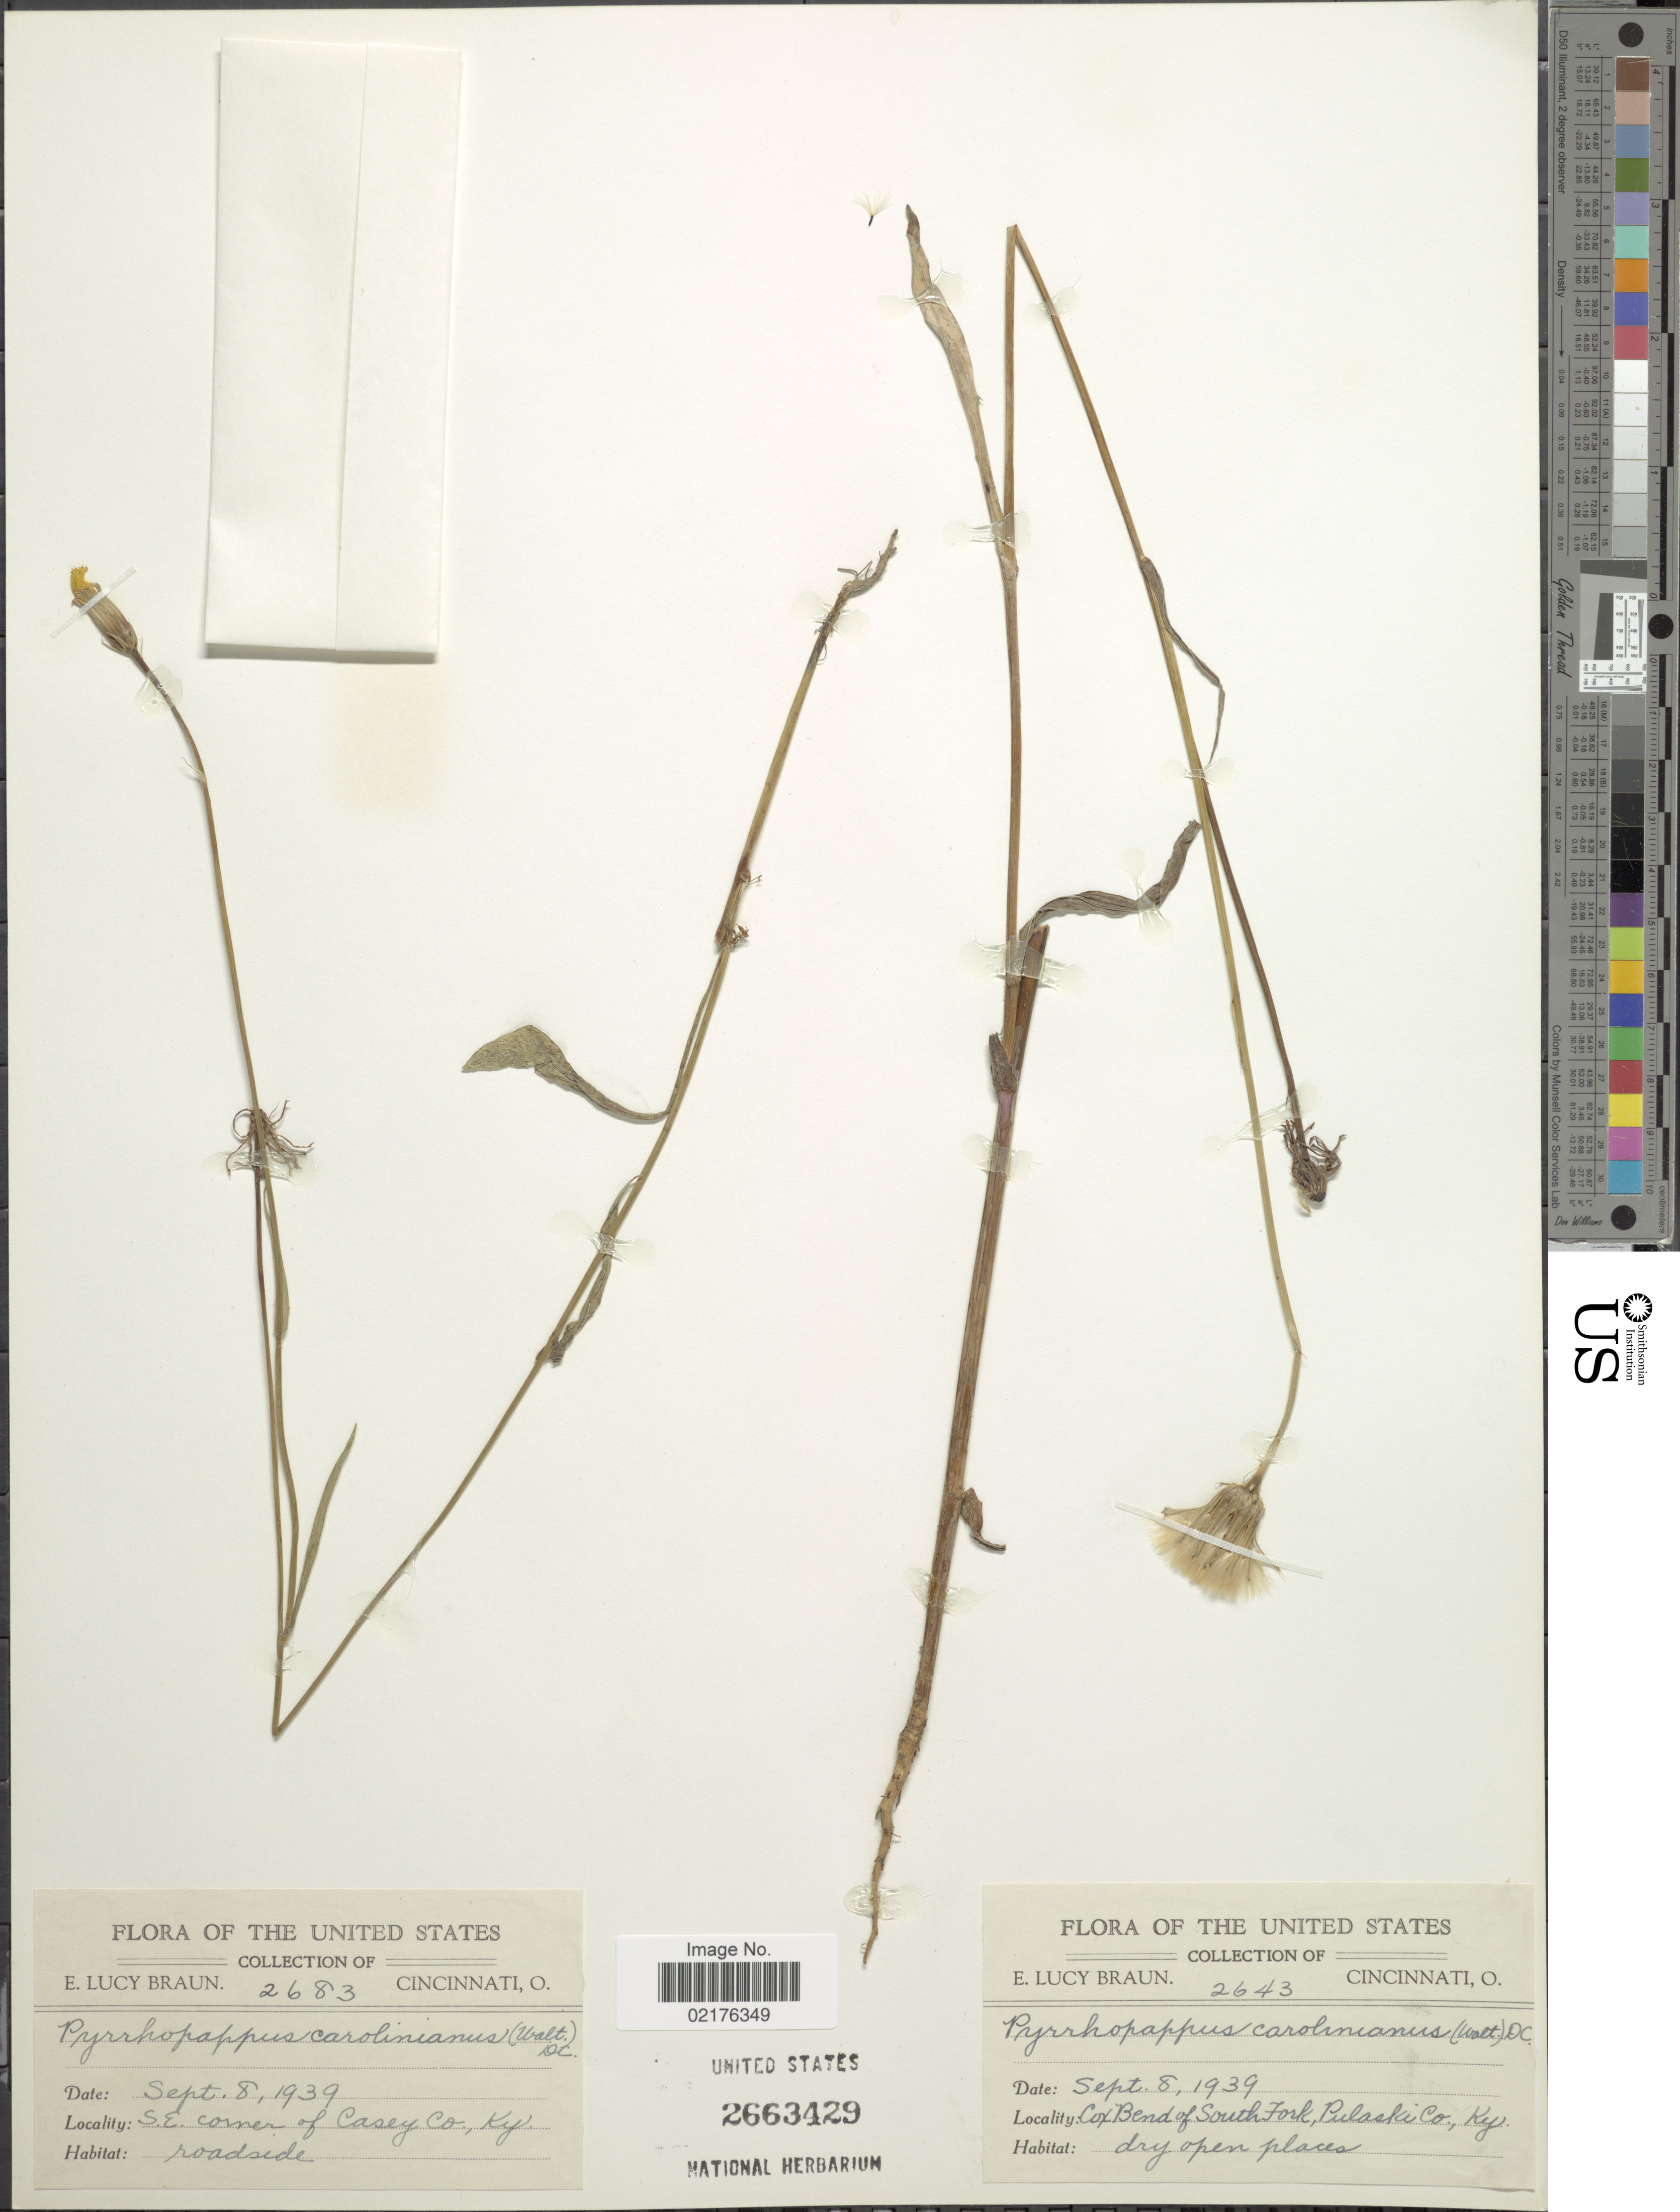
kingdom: Plantae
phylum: Tracheophyta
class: Magnoliopsida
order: Asterales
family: Asteraceae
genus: Pyrrhopappus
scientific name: Pyrrhopappus carolinianus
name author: (Walter) DC.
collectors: E. L. Braun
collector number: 2683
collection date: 1939-09-08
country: United States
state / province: Kentucky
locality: S. E. corner of Casey Co. Ky.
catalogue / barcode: US 2663429-2